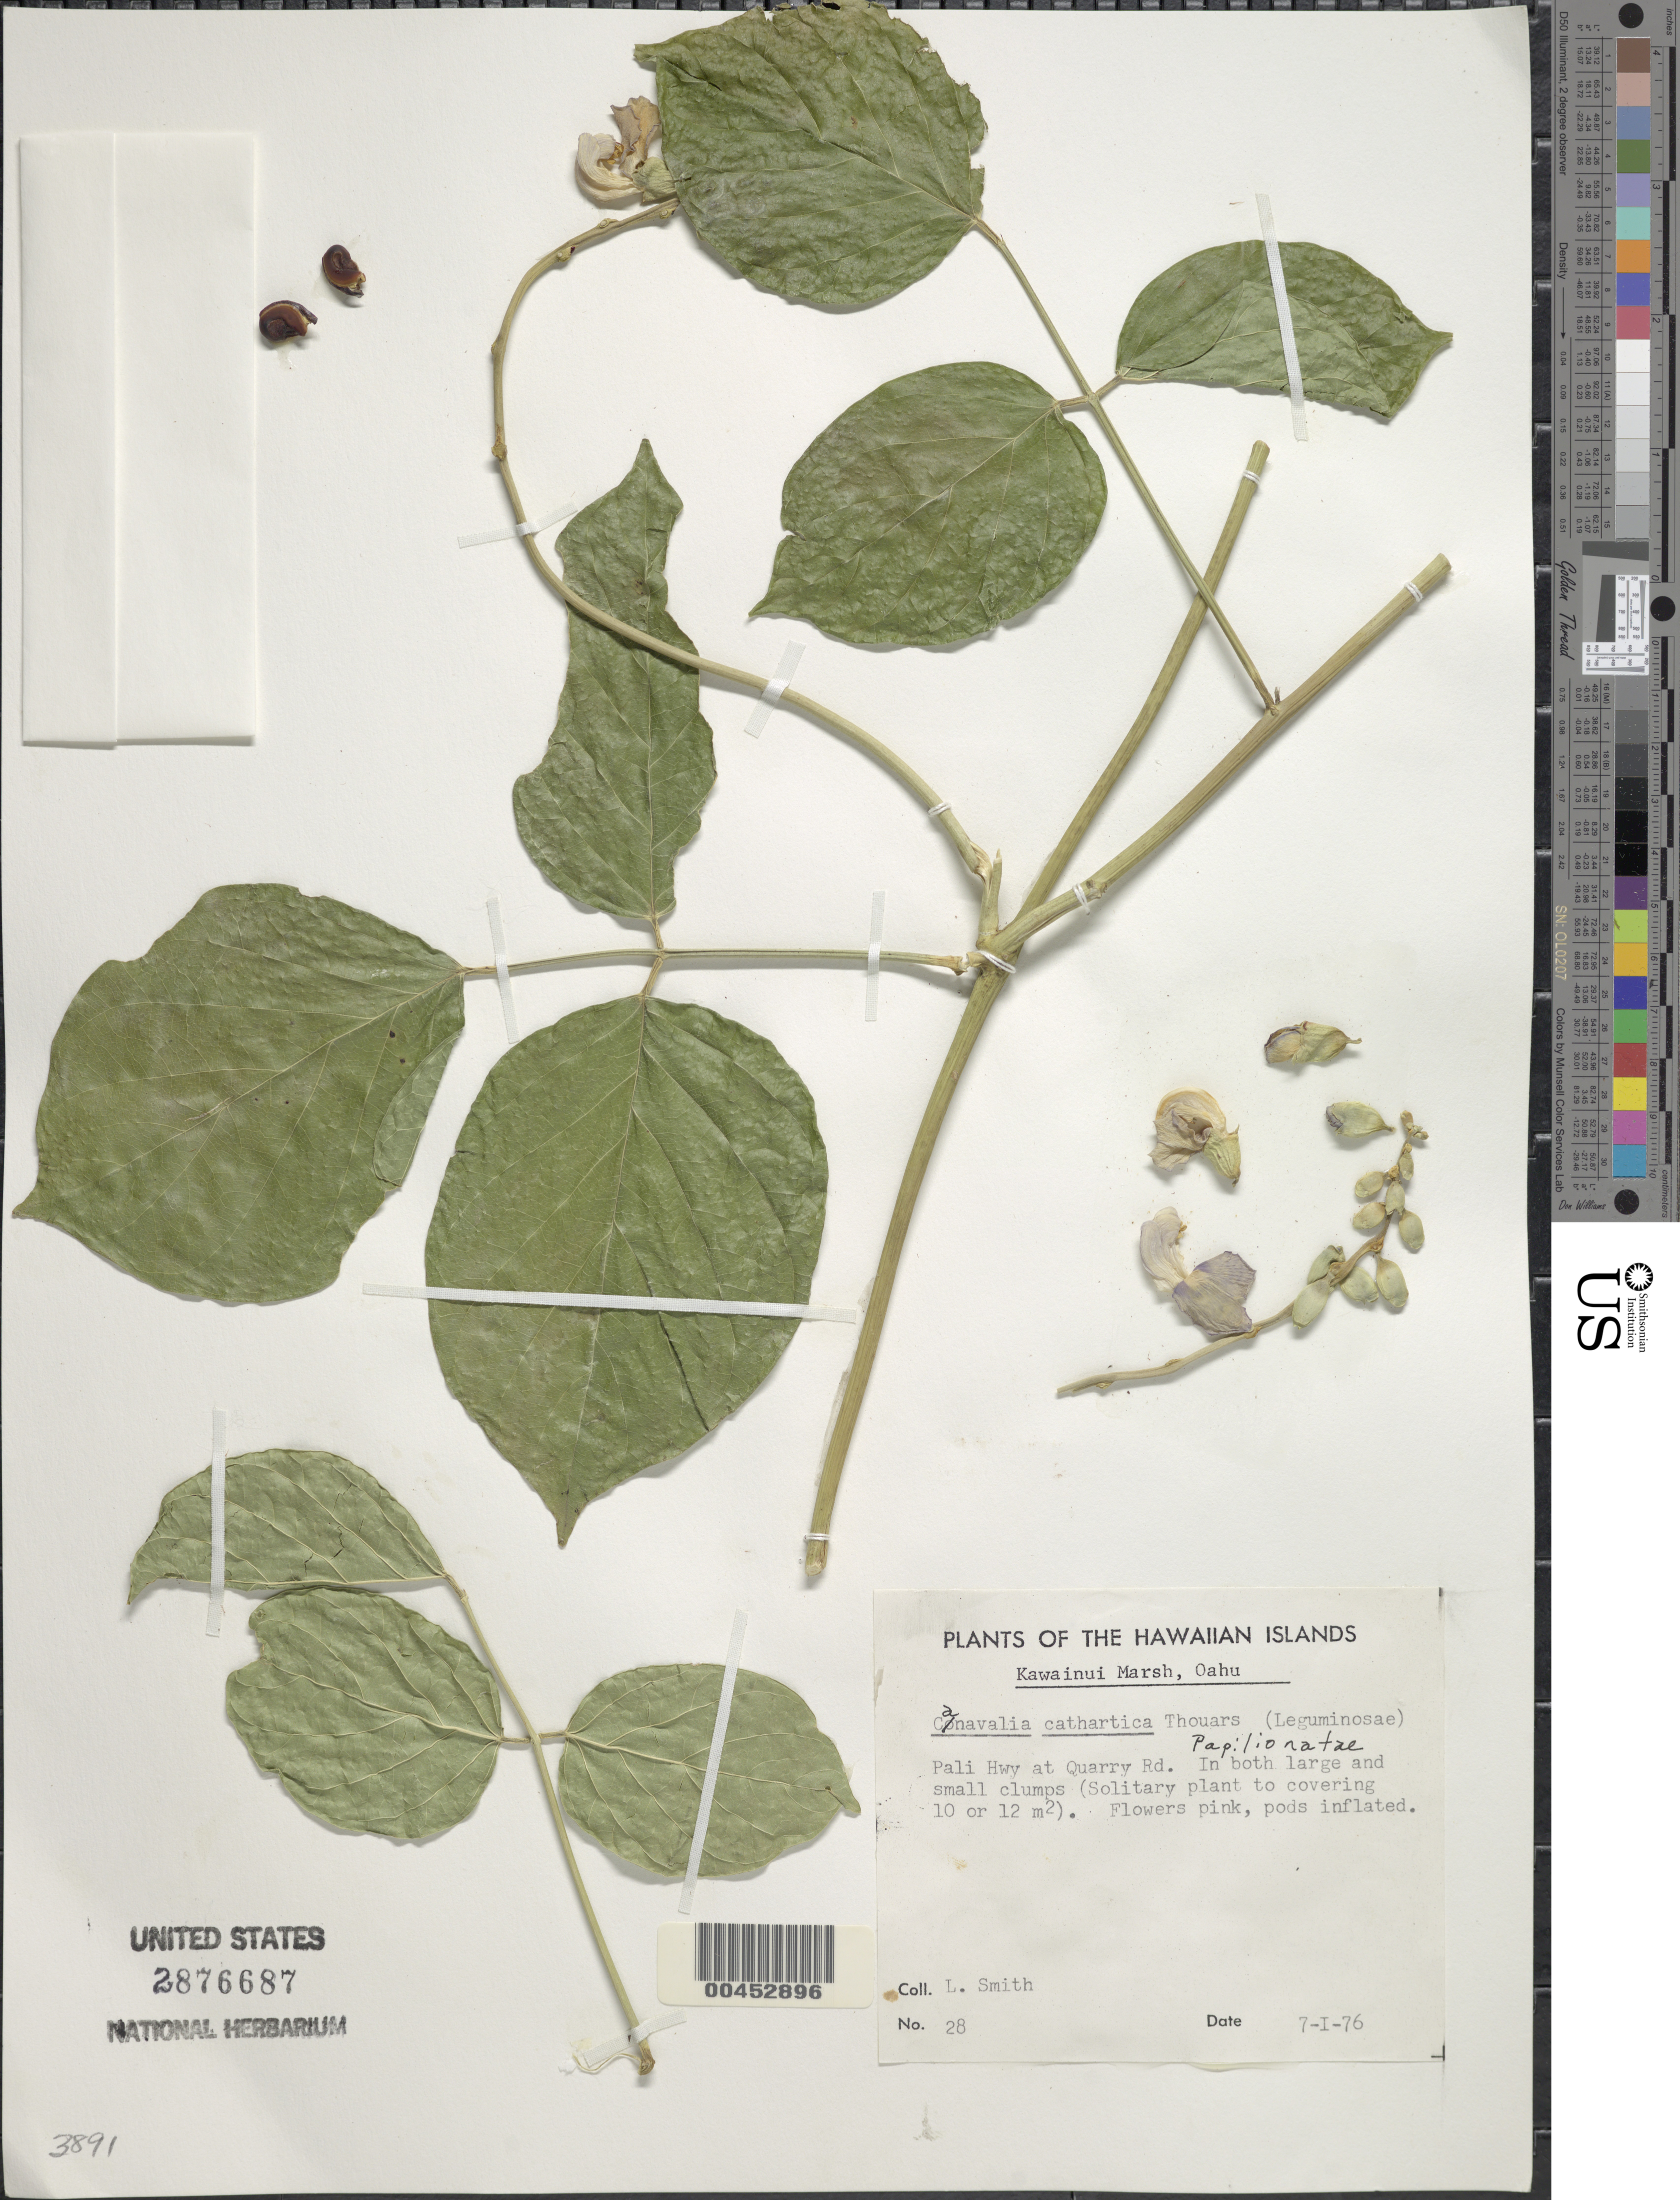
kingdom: Plantae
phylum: Tracheophyta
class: Magnoliopsida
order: Fabales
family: Fabaceae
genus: Canavalia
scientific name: Canavalia cathartica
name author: Thouars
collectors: L. Smith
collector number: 28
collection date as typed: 7 Jan 1976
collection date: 1976-01-07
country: United States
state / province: Hawaii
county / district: Honolulu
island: Oahu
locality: Kawainui Marsh, Pali Hwy at Quarry Rd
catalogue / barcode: US 2876687